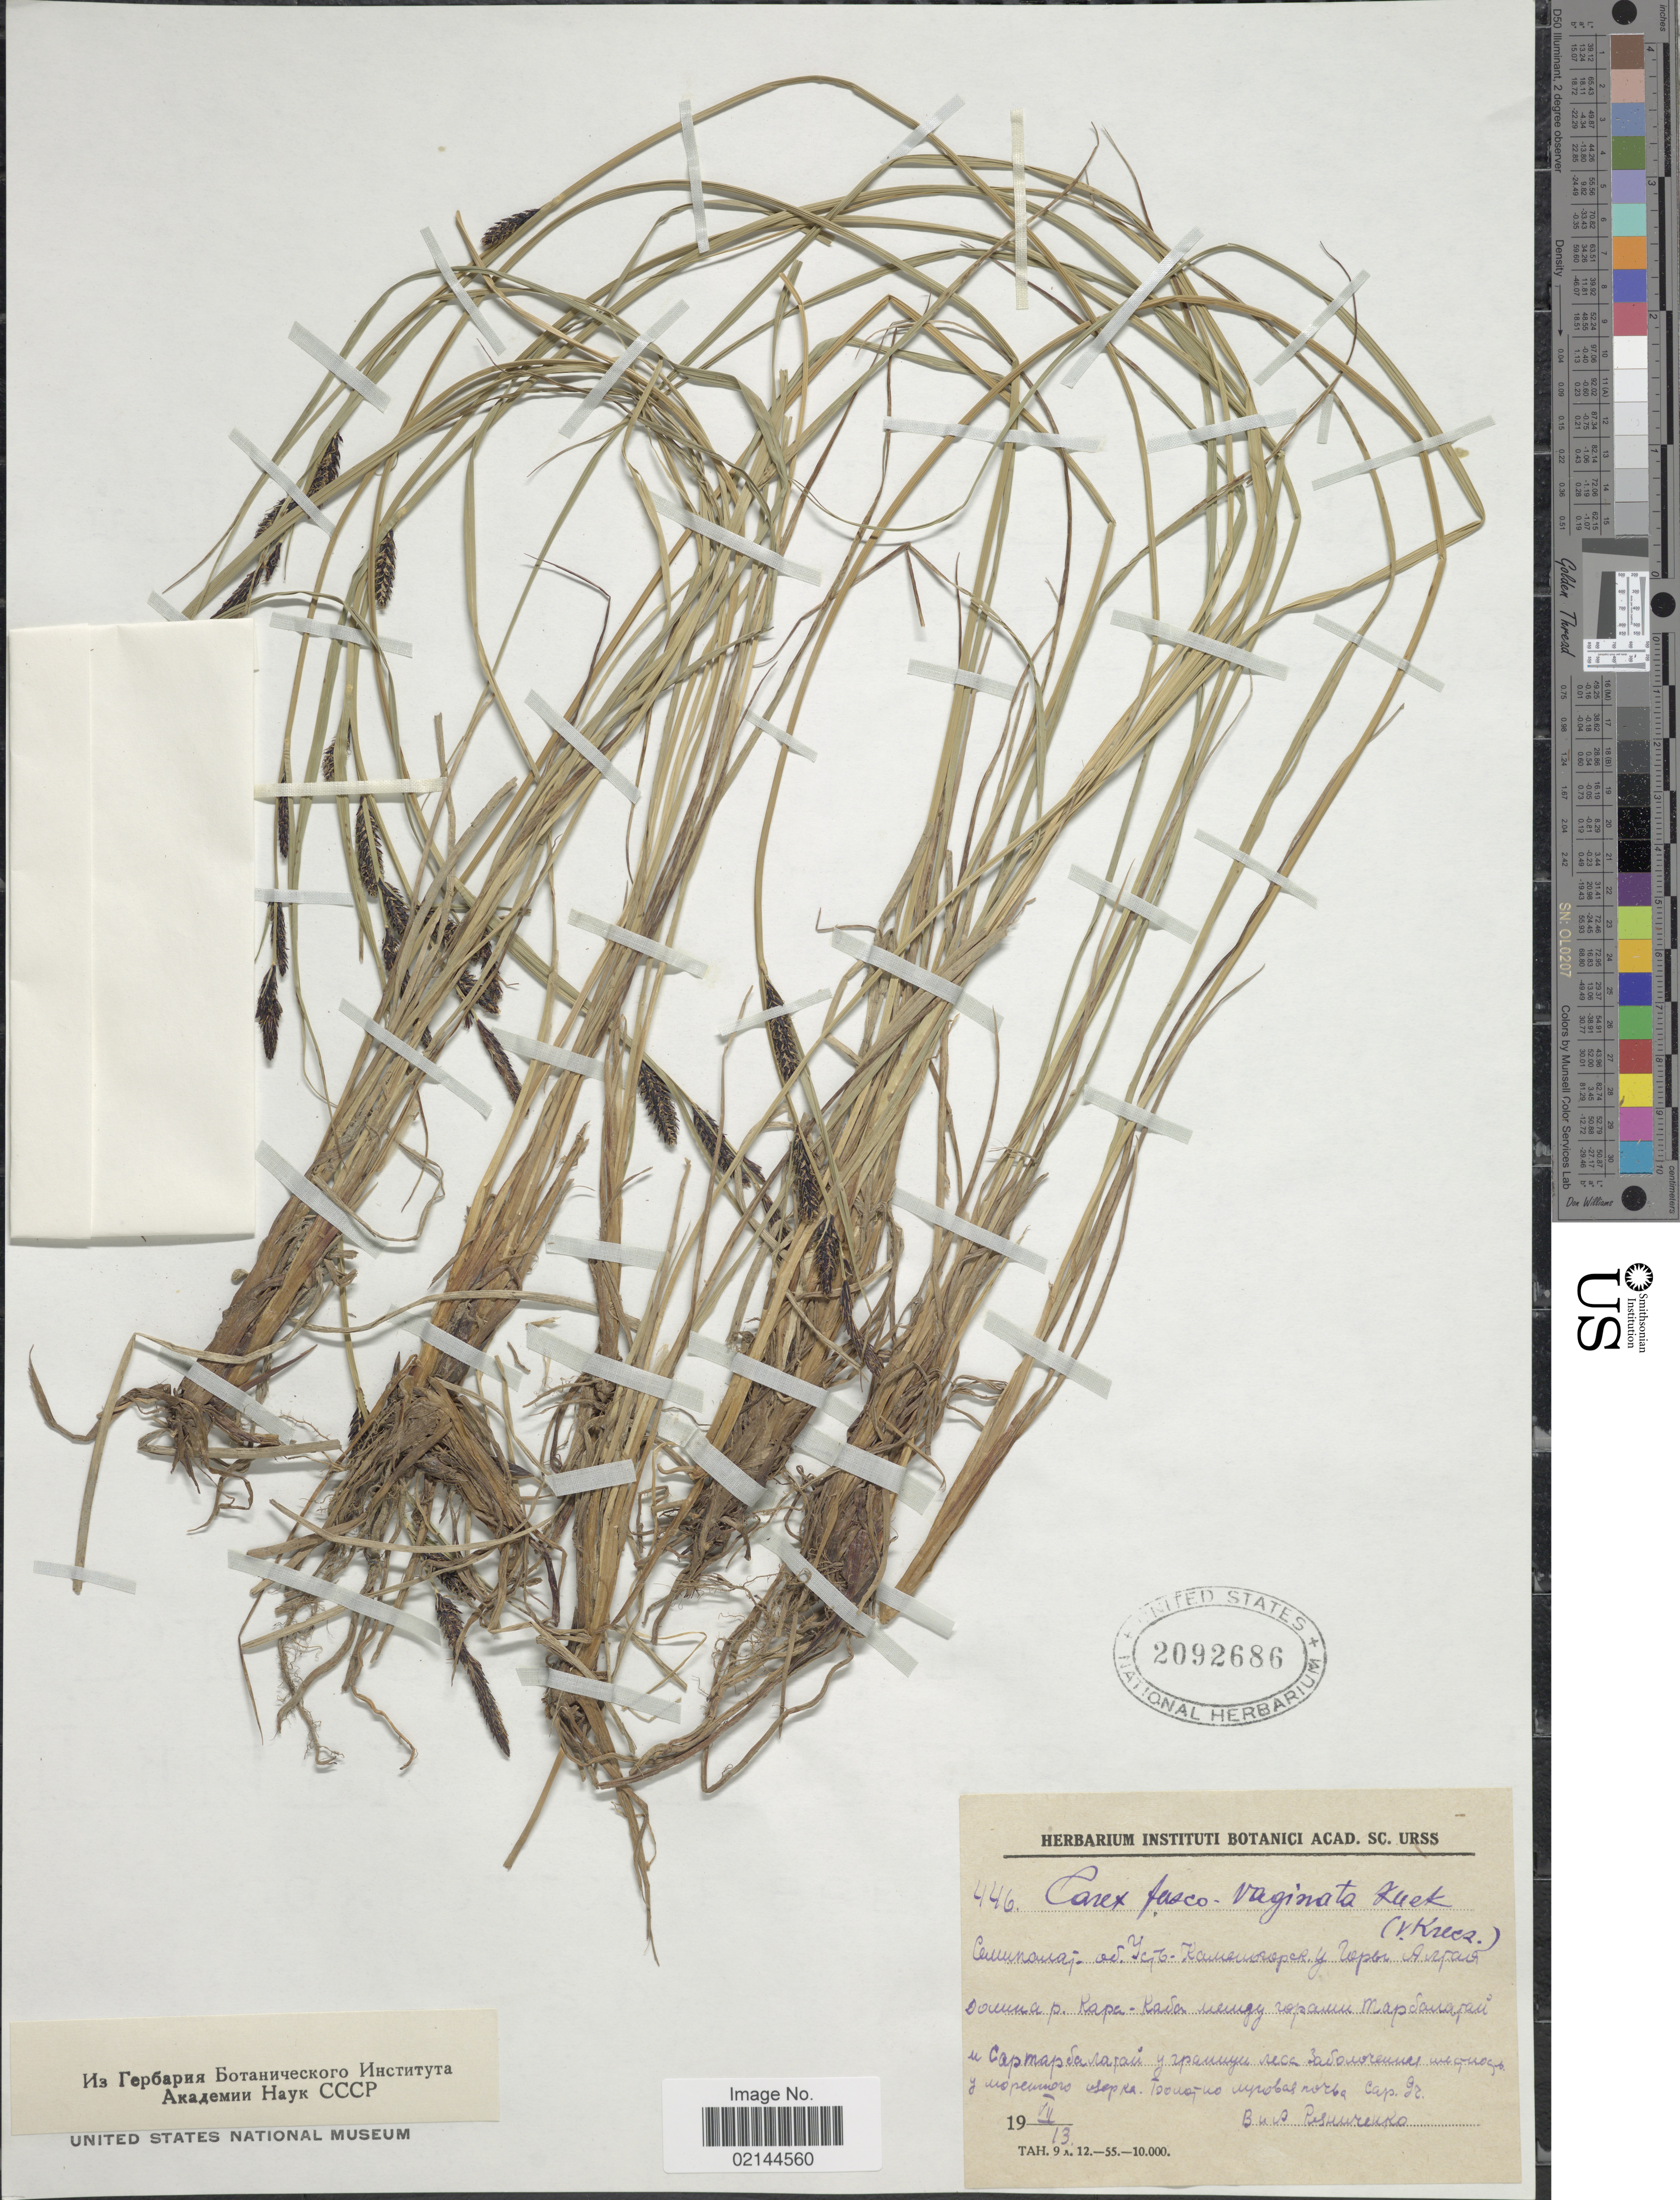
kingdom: Plantae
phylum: Tracheophyta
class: Liliopsida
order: Poales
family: Cyperaceae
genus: Carex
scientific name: Carex acuta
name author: L.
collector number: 446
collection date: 1913-07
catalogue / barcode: US 2092686